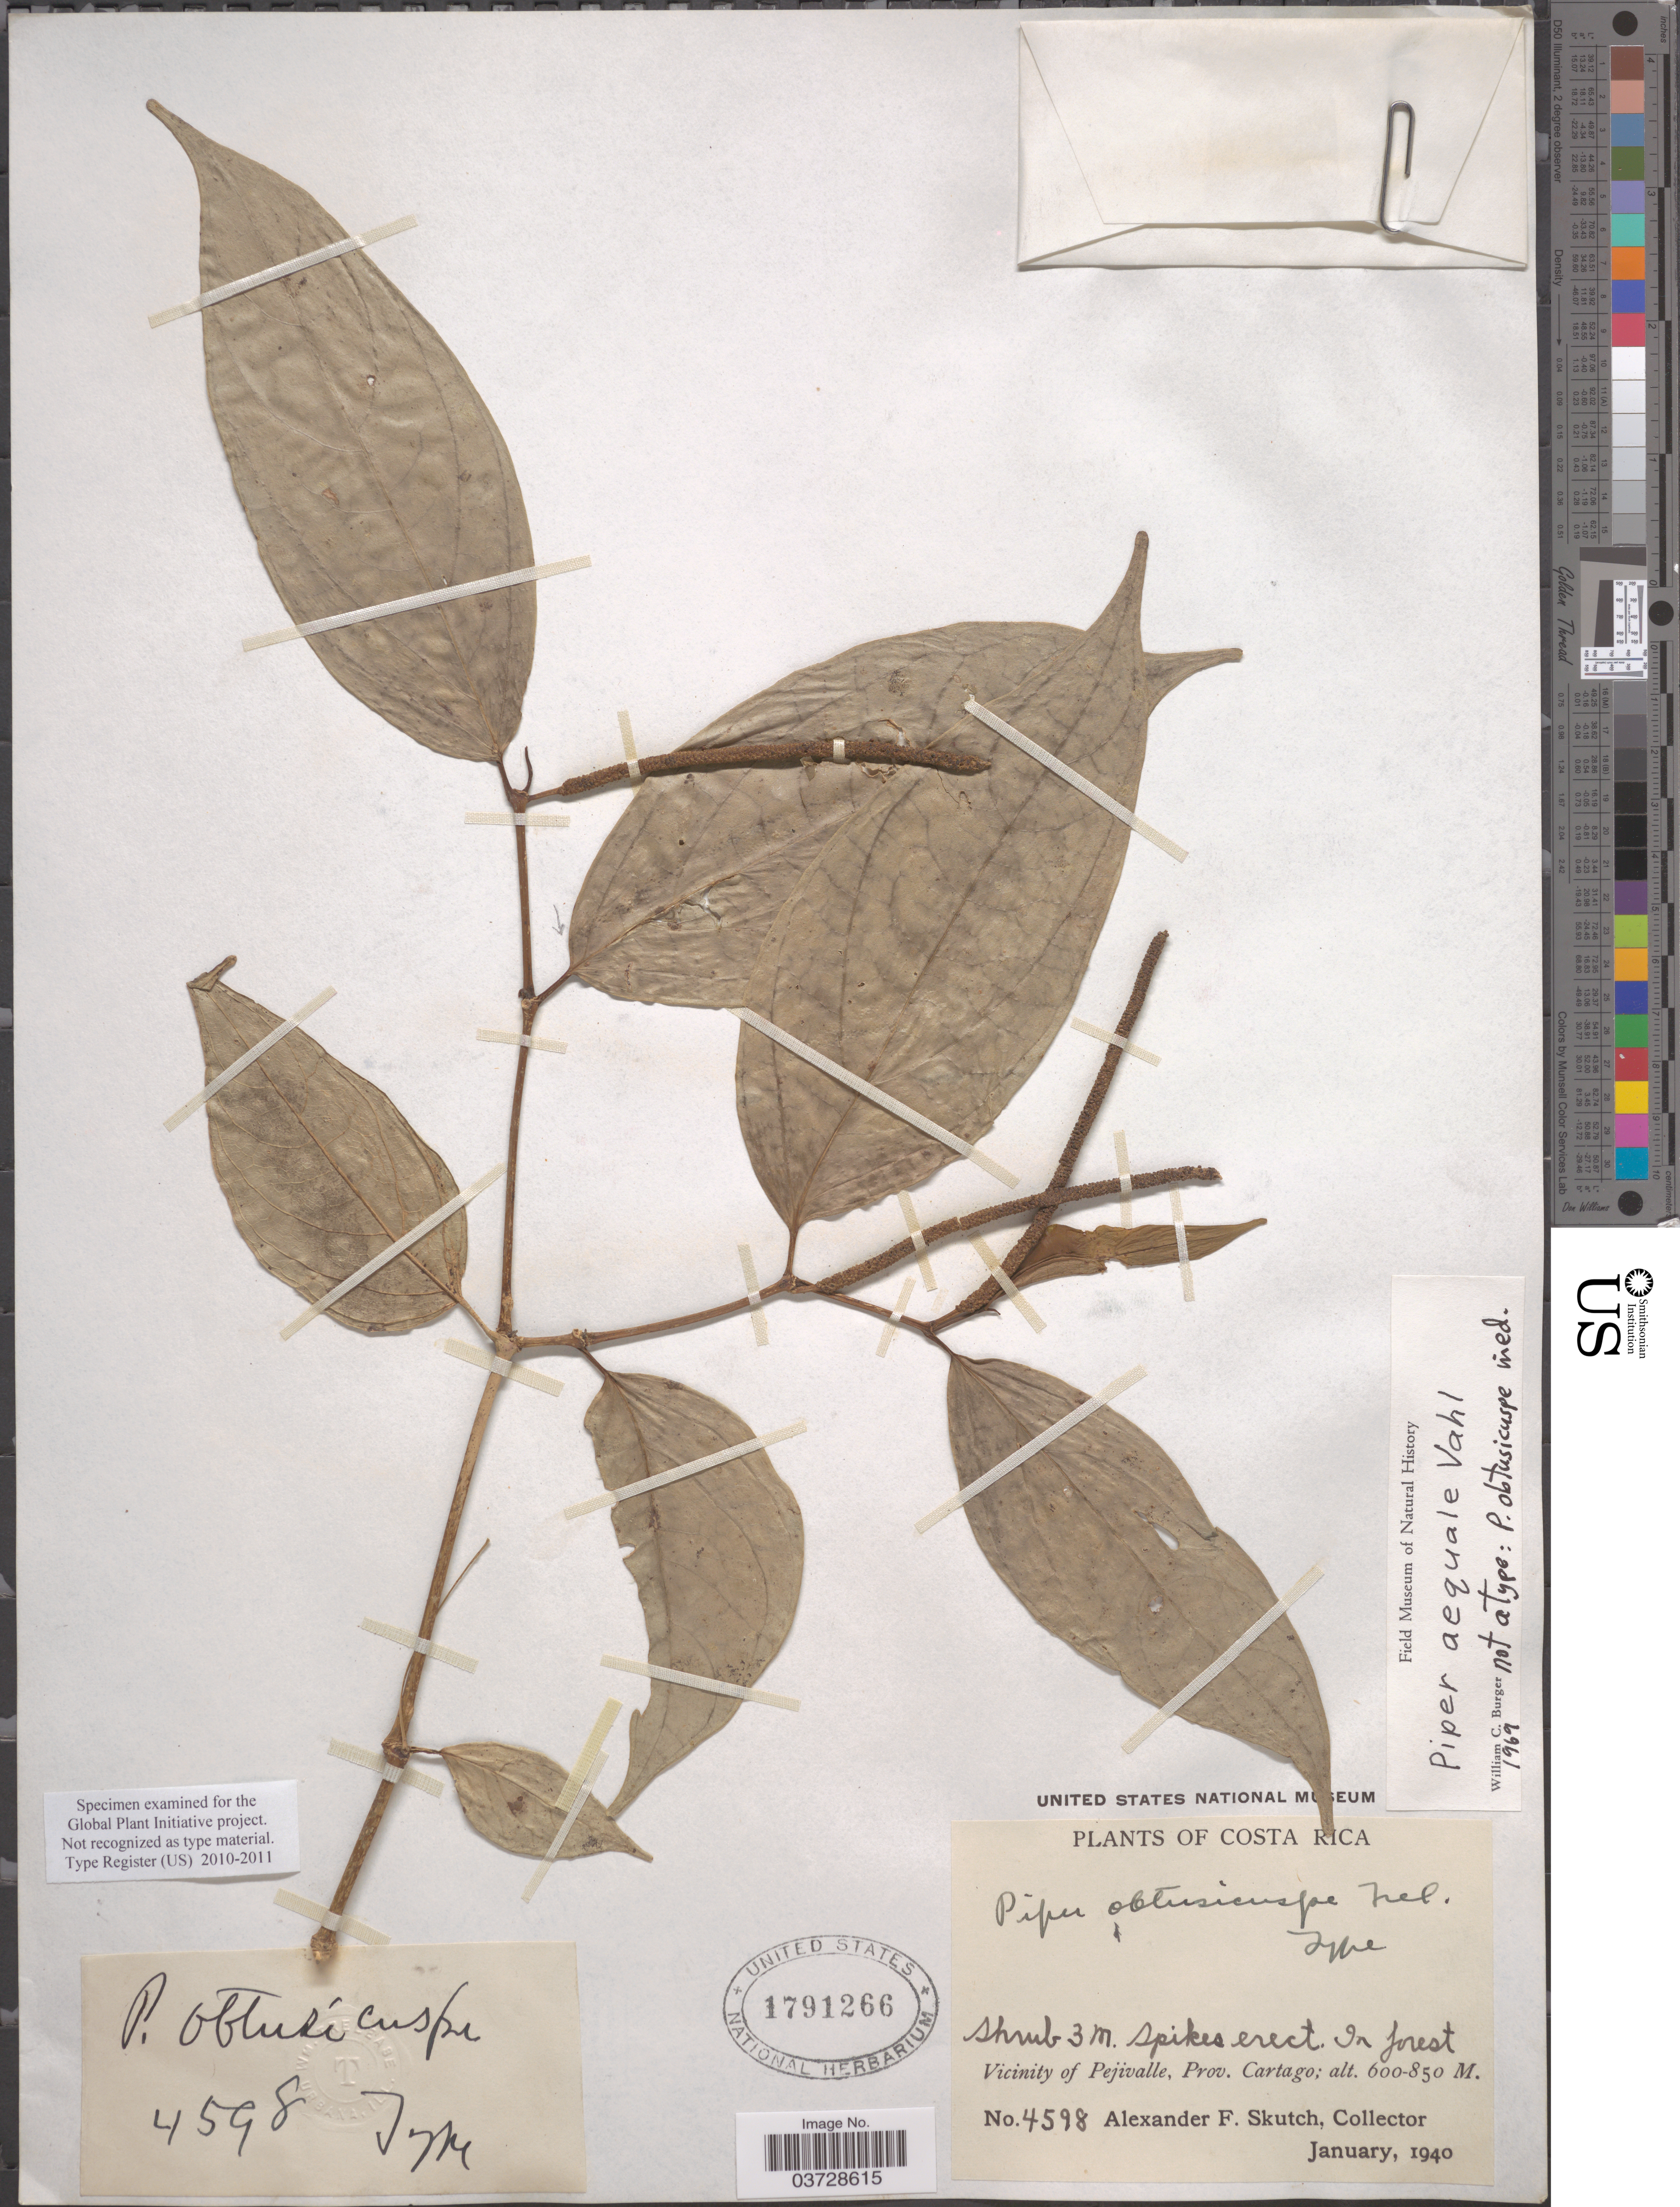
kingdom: Plantae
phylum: Tracheophyta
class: Magnoliopsida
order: Piperales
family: Piperaceae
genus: Piper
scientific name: Piper aequale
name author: Vahl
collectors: A. F. Skutch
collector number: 4598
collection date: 1940-01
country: Costa Rica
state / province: Cartago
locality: Vicinity of Pejivalle.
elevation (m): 600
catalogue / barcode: US 1791266